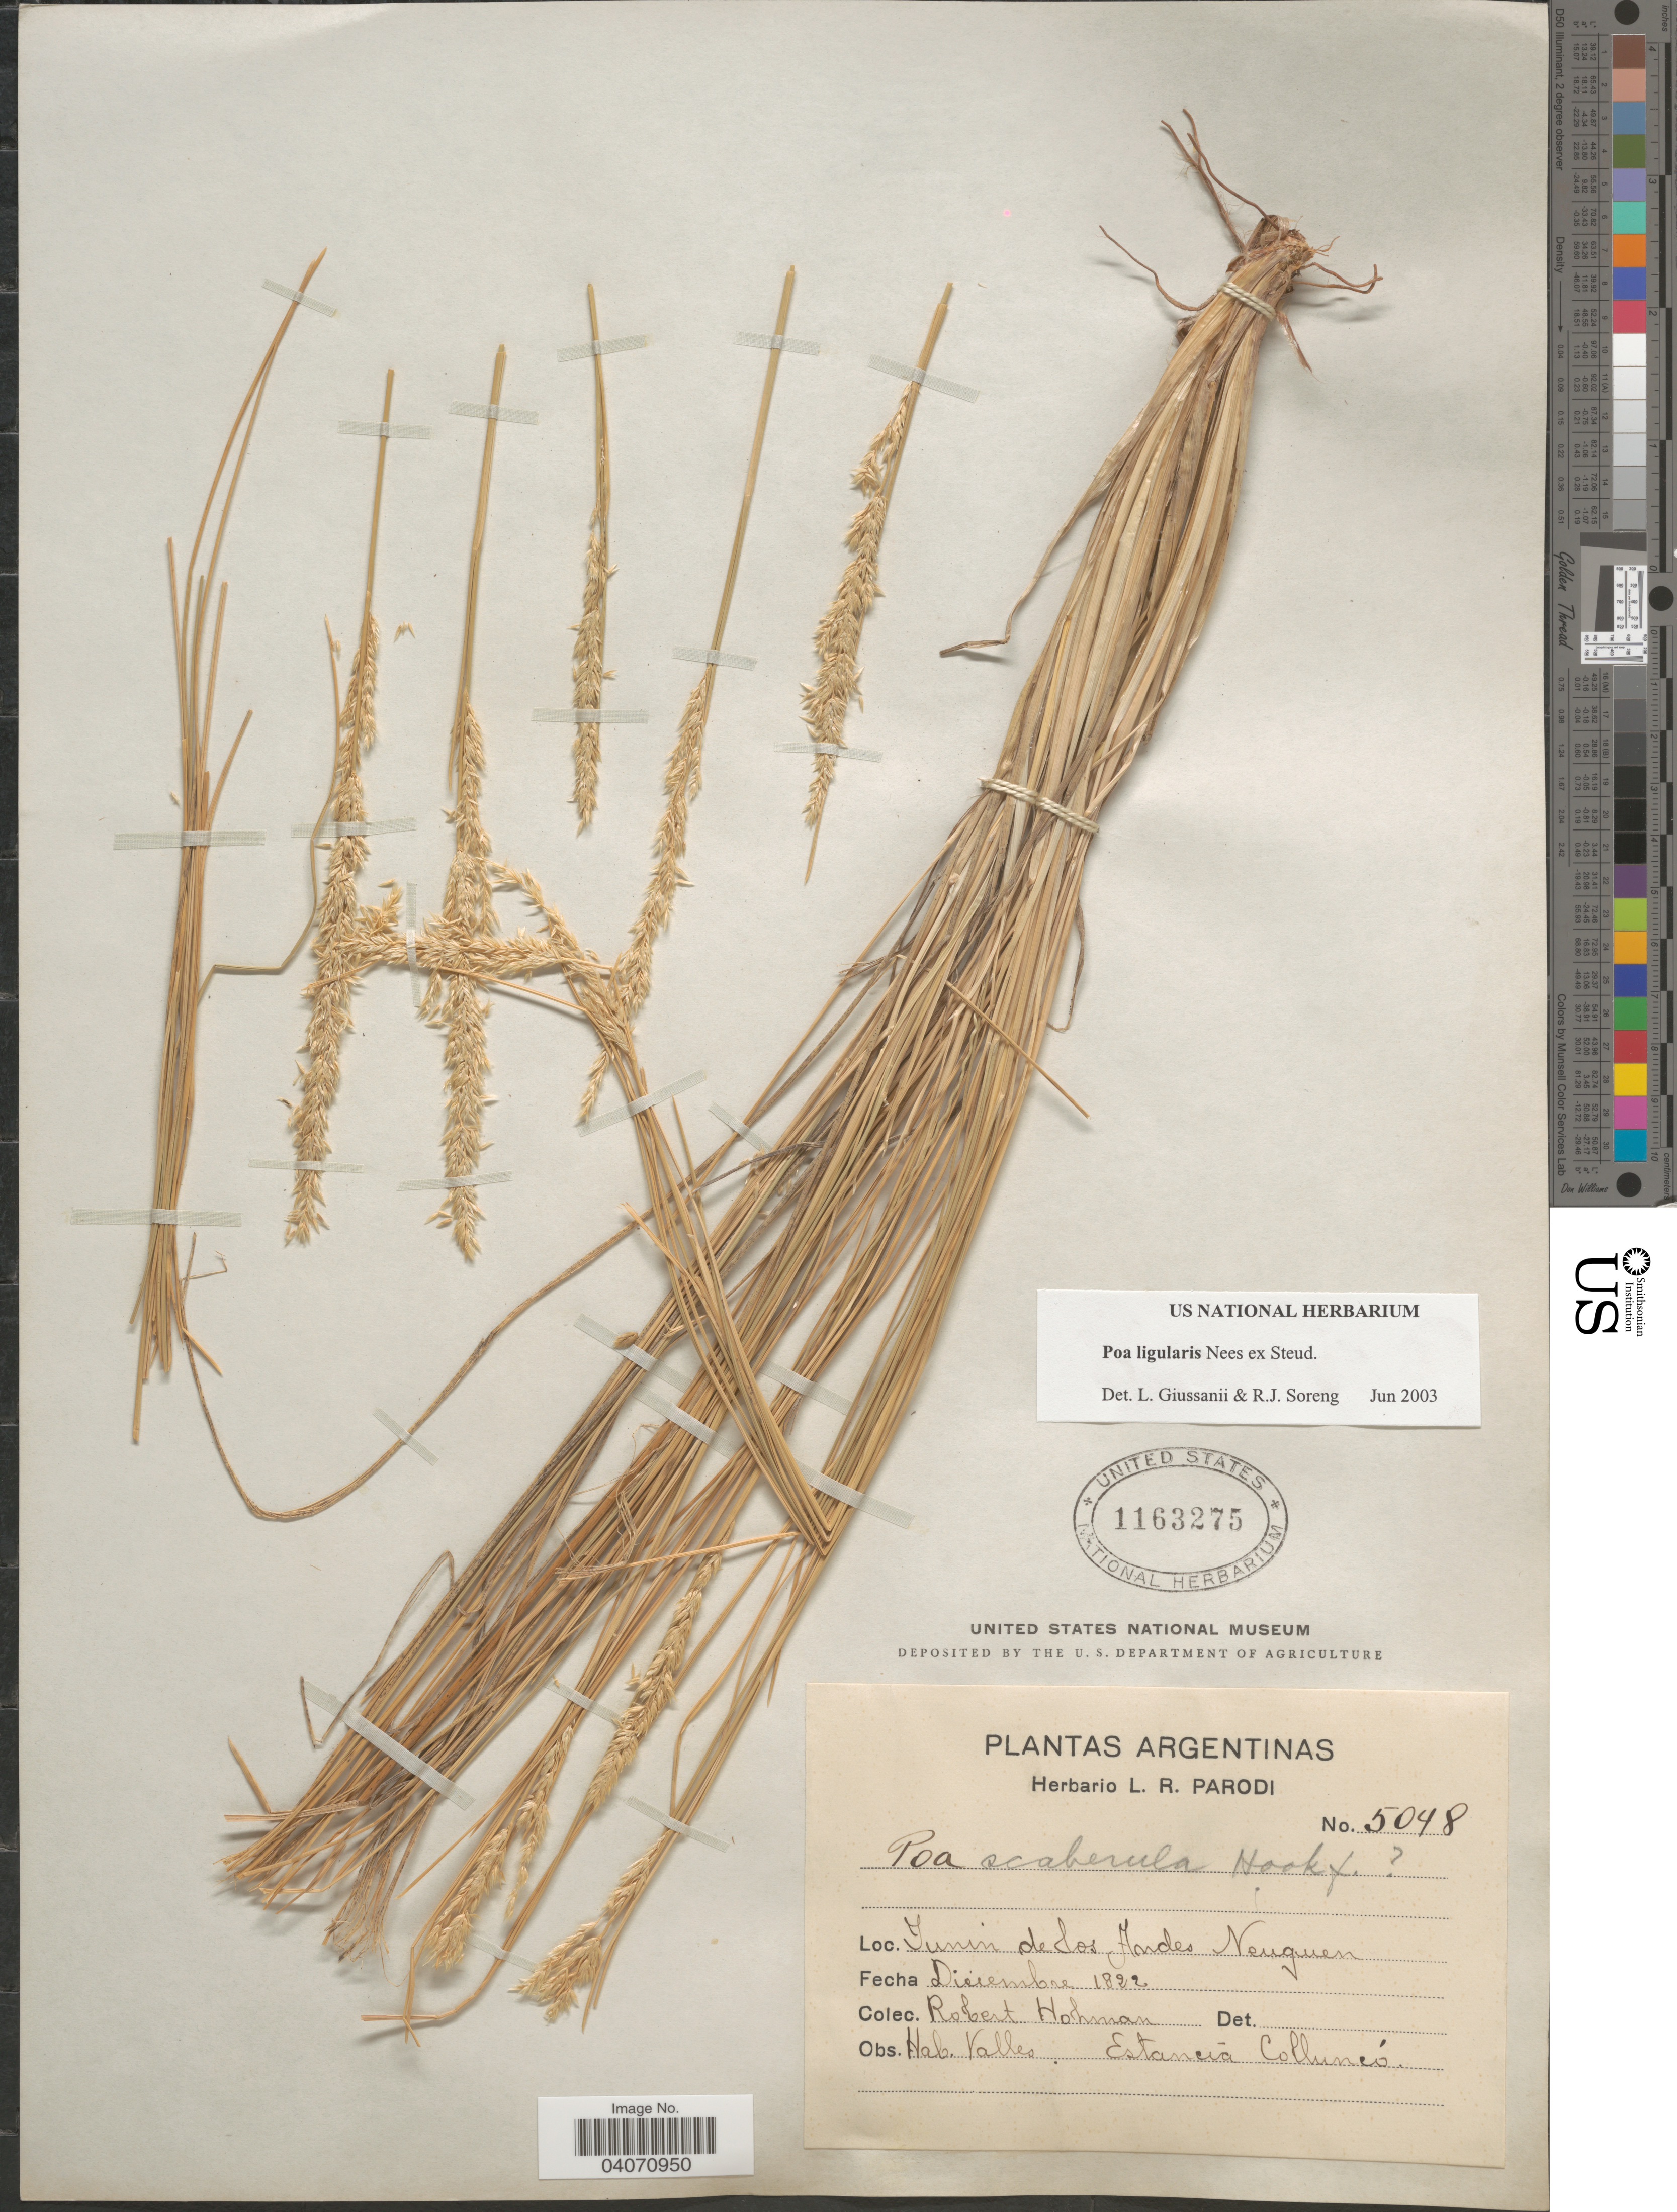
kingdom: Plantae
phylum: Tracheophyta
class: Liliopsida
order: Poales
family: Poaceae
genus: Poa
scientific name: Poa ligularis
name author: Nees ex Steud.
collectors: R. Hohman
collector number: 5048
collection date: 1822-12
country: Argentina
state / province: Neuquen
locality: Junin de Los Andes. Estancia Colluneó.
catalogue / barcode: US 1163275